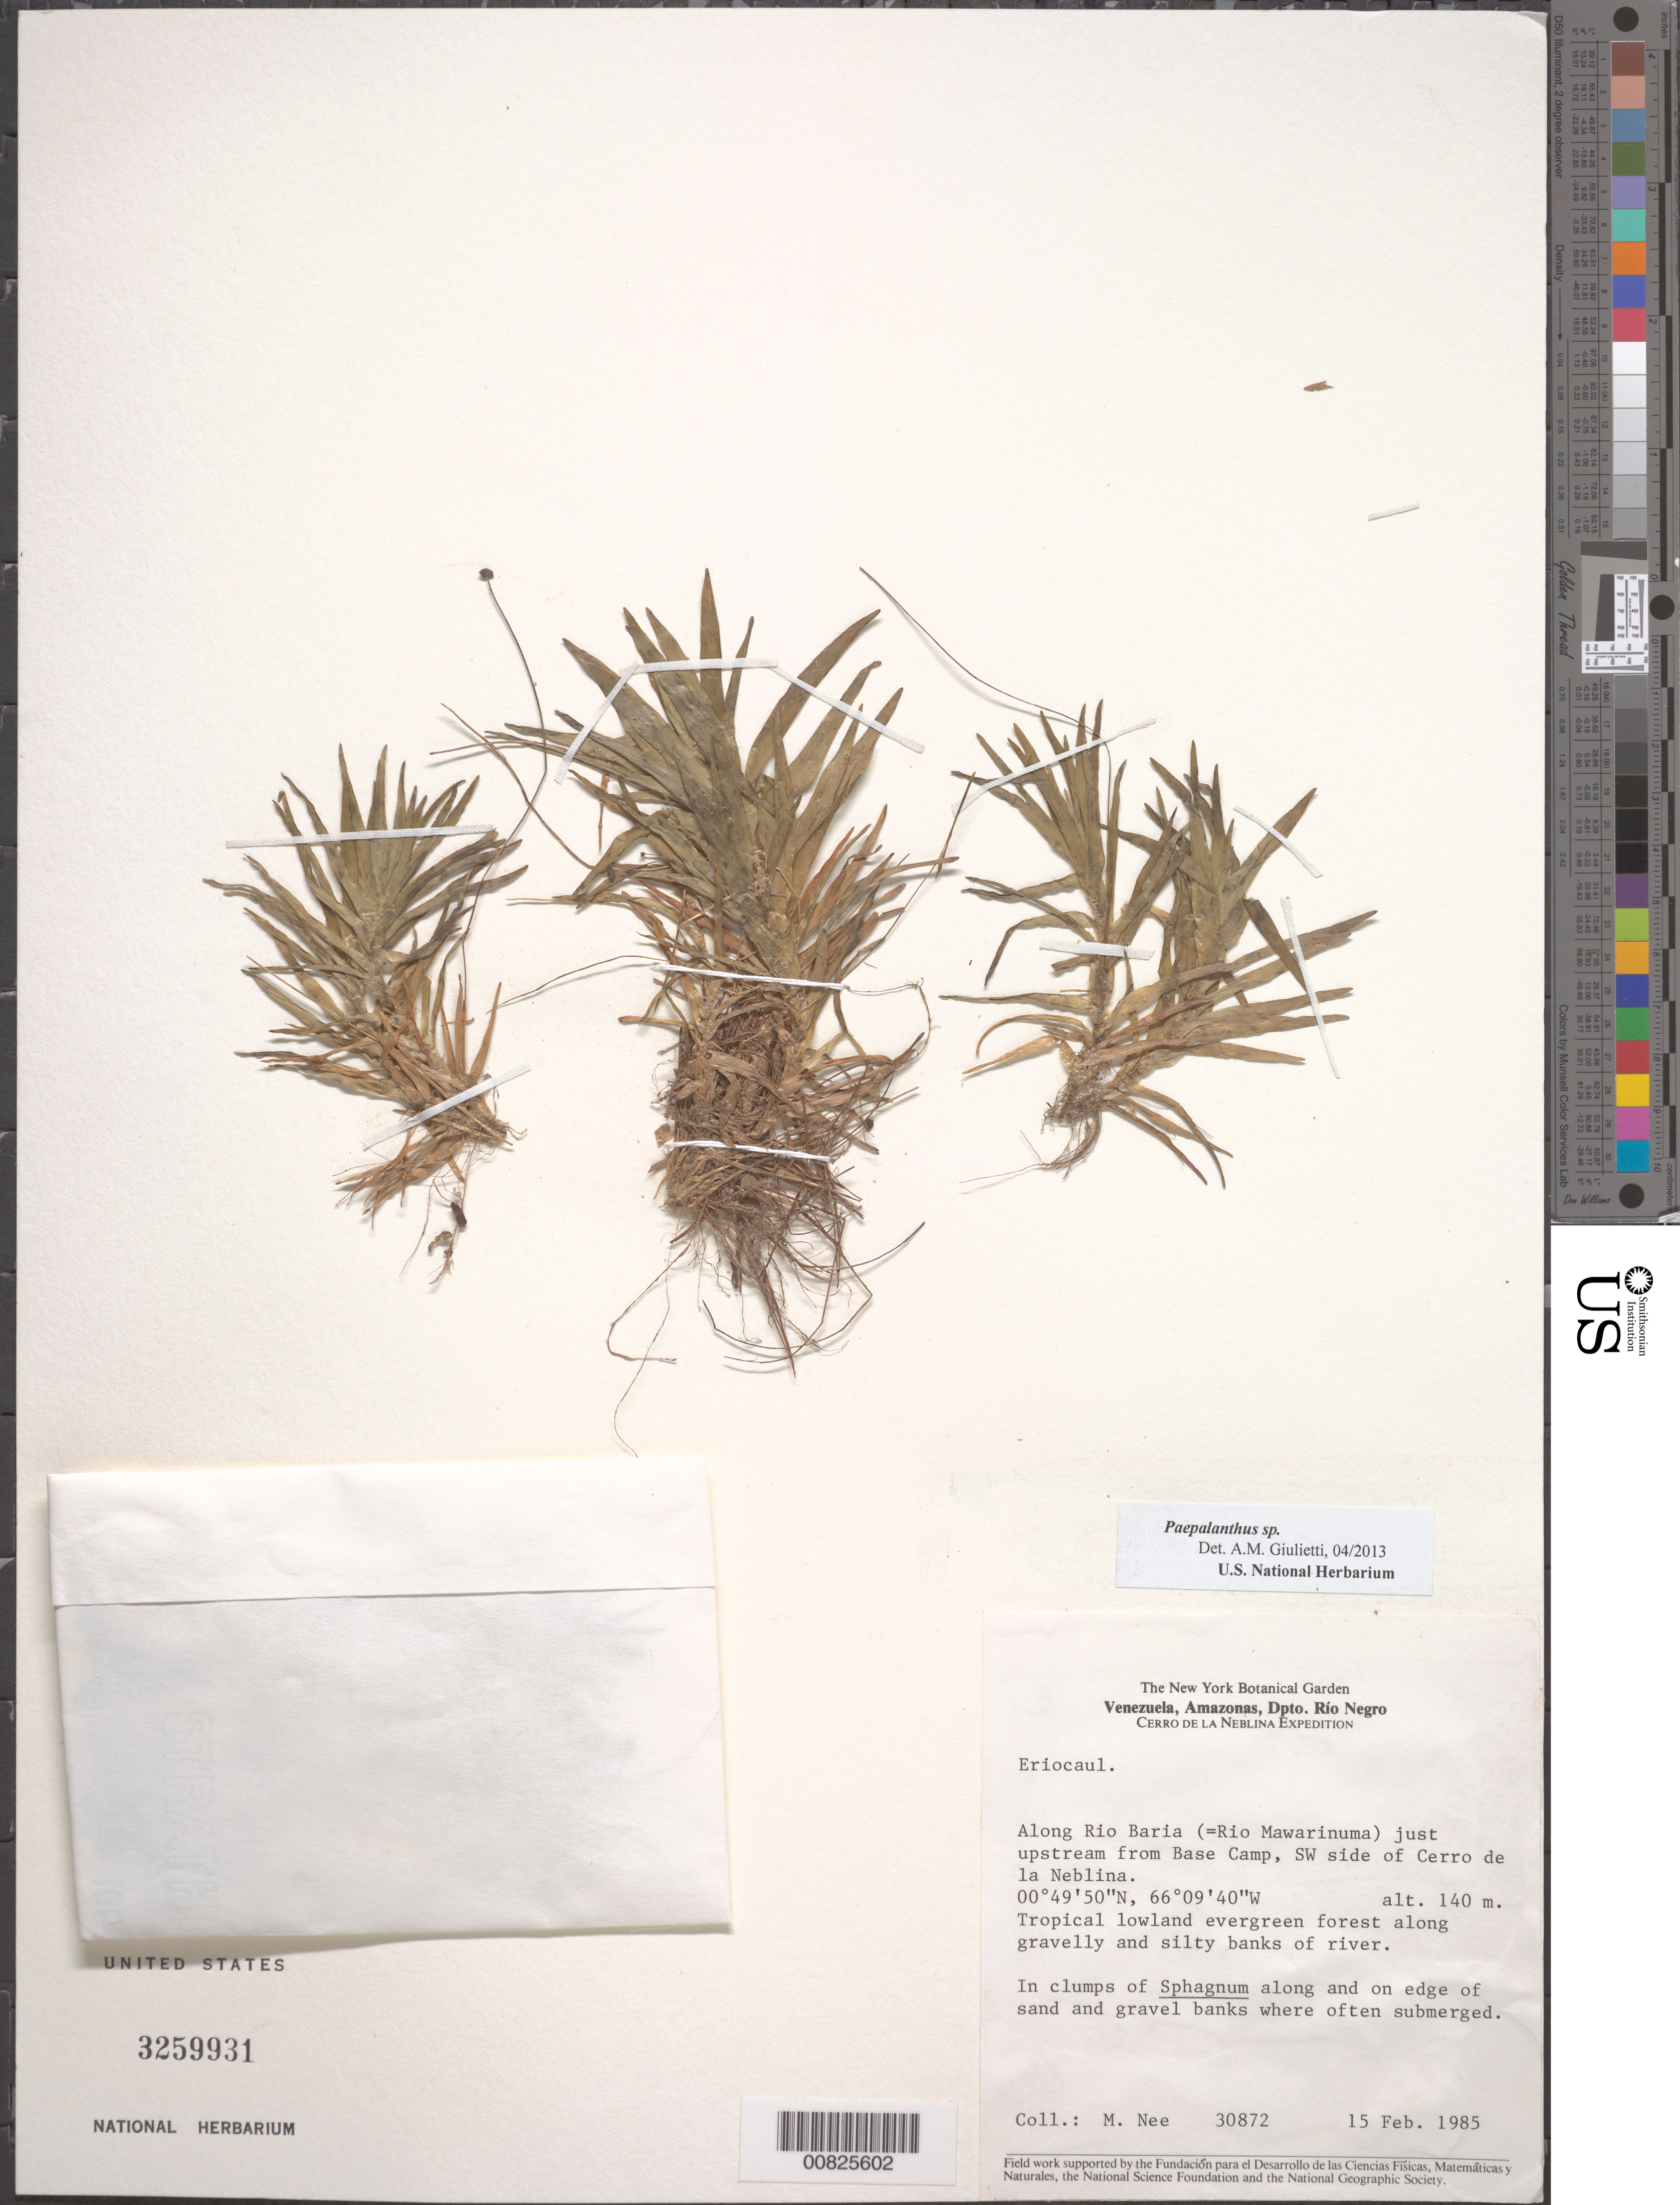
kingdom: Plantae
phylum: Tracheophyta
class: Liliopsida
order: Poales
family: Eriocaulaceae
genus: Paepalanthus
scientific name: Paepalanthus sp.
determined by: Giulietti, Ana M.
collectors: M. Nee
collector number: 30872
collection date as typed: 15-Feb-85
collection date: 1985-02-15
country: Venezuela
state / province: Amazonas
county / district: Río Negro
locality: Río Baria (Río Mawarinuma) just upstream from Base Camp, SW side of Cerro de la Neblina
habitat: Tropical lowland evergreen forest along gravelly, silty banks of river; along and on edge of sand and gravel banks where often submerged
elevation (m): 140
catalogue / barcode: US 3259931